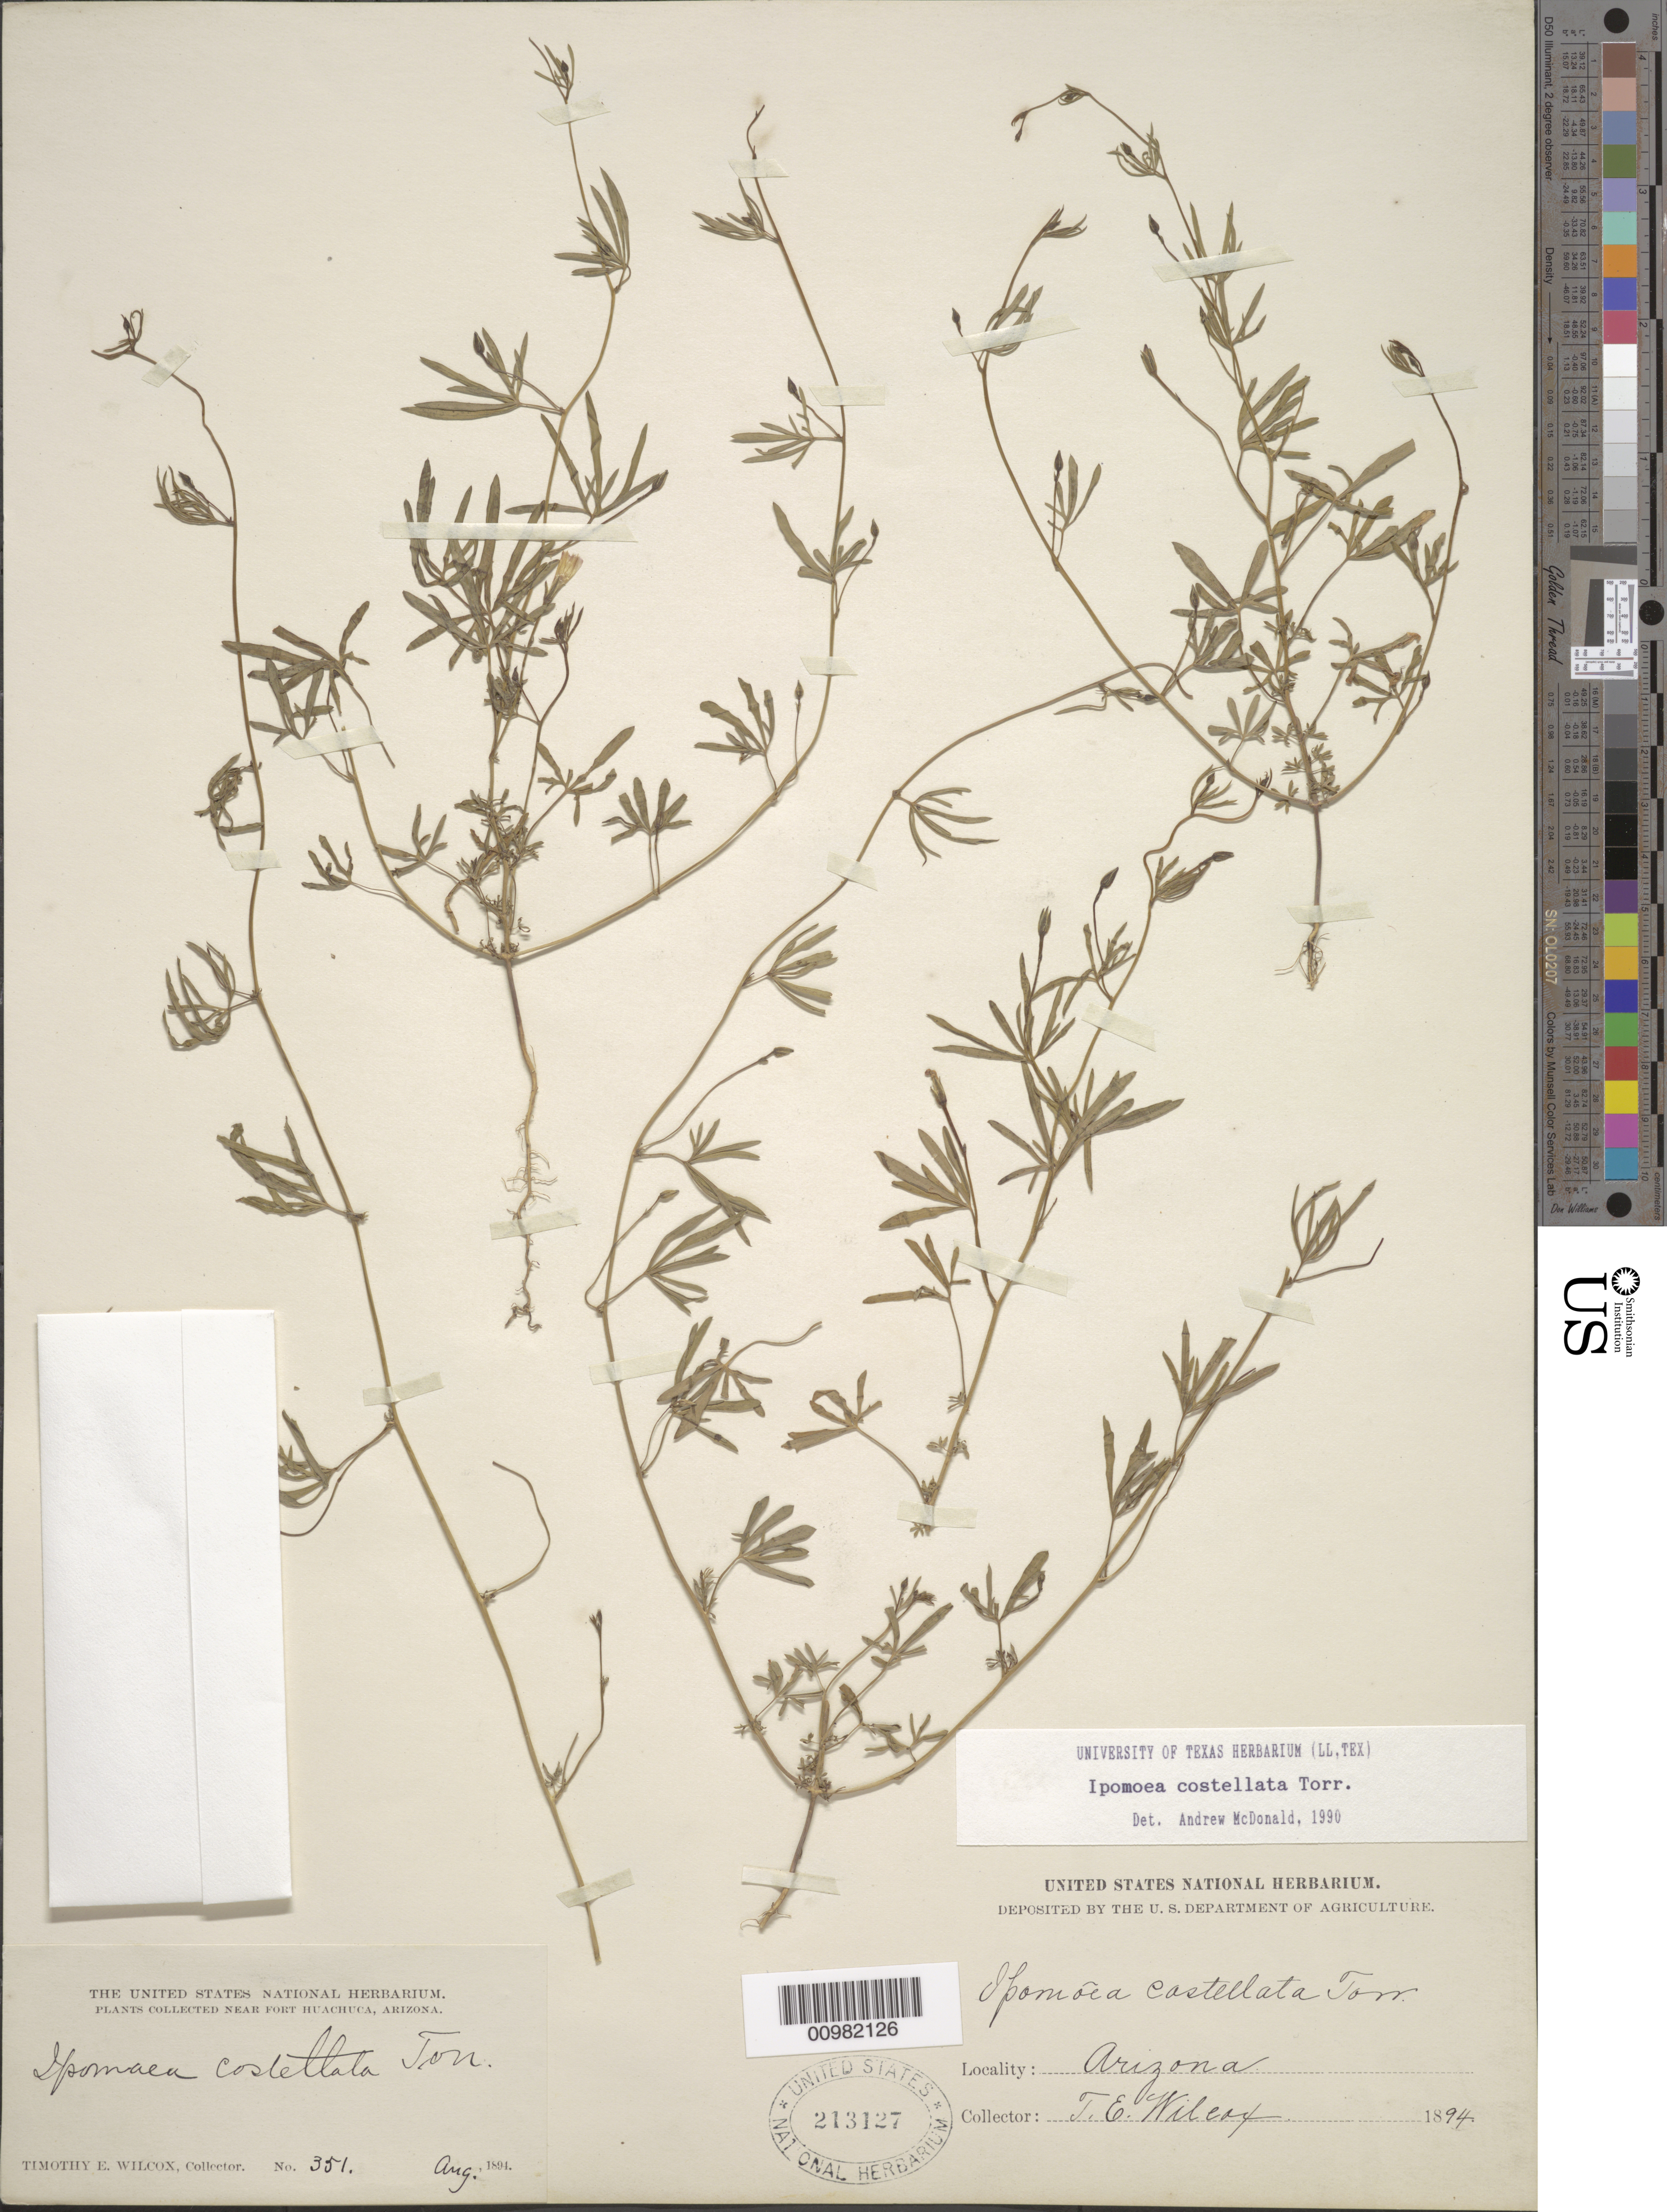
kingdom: Plantae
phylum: Tracheophyta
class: Magnoliopsida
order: Solanales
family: Convolvulaceae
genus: Ipomoea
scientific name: Ipomoea costellata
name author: Torr.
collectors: T. E. Wilcox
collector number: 351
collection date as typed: Aug 1894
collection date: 1894-08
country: United States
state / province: Arizona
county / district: Cochise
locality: Near Fort Huachuca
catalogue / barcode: US 213127